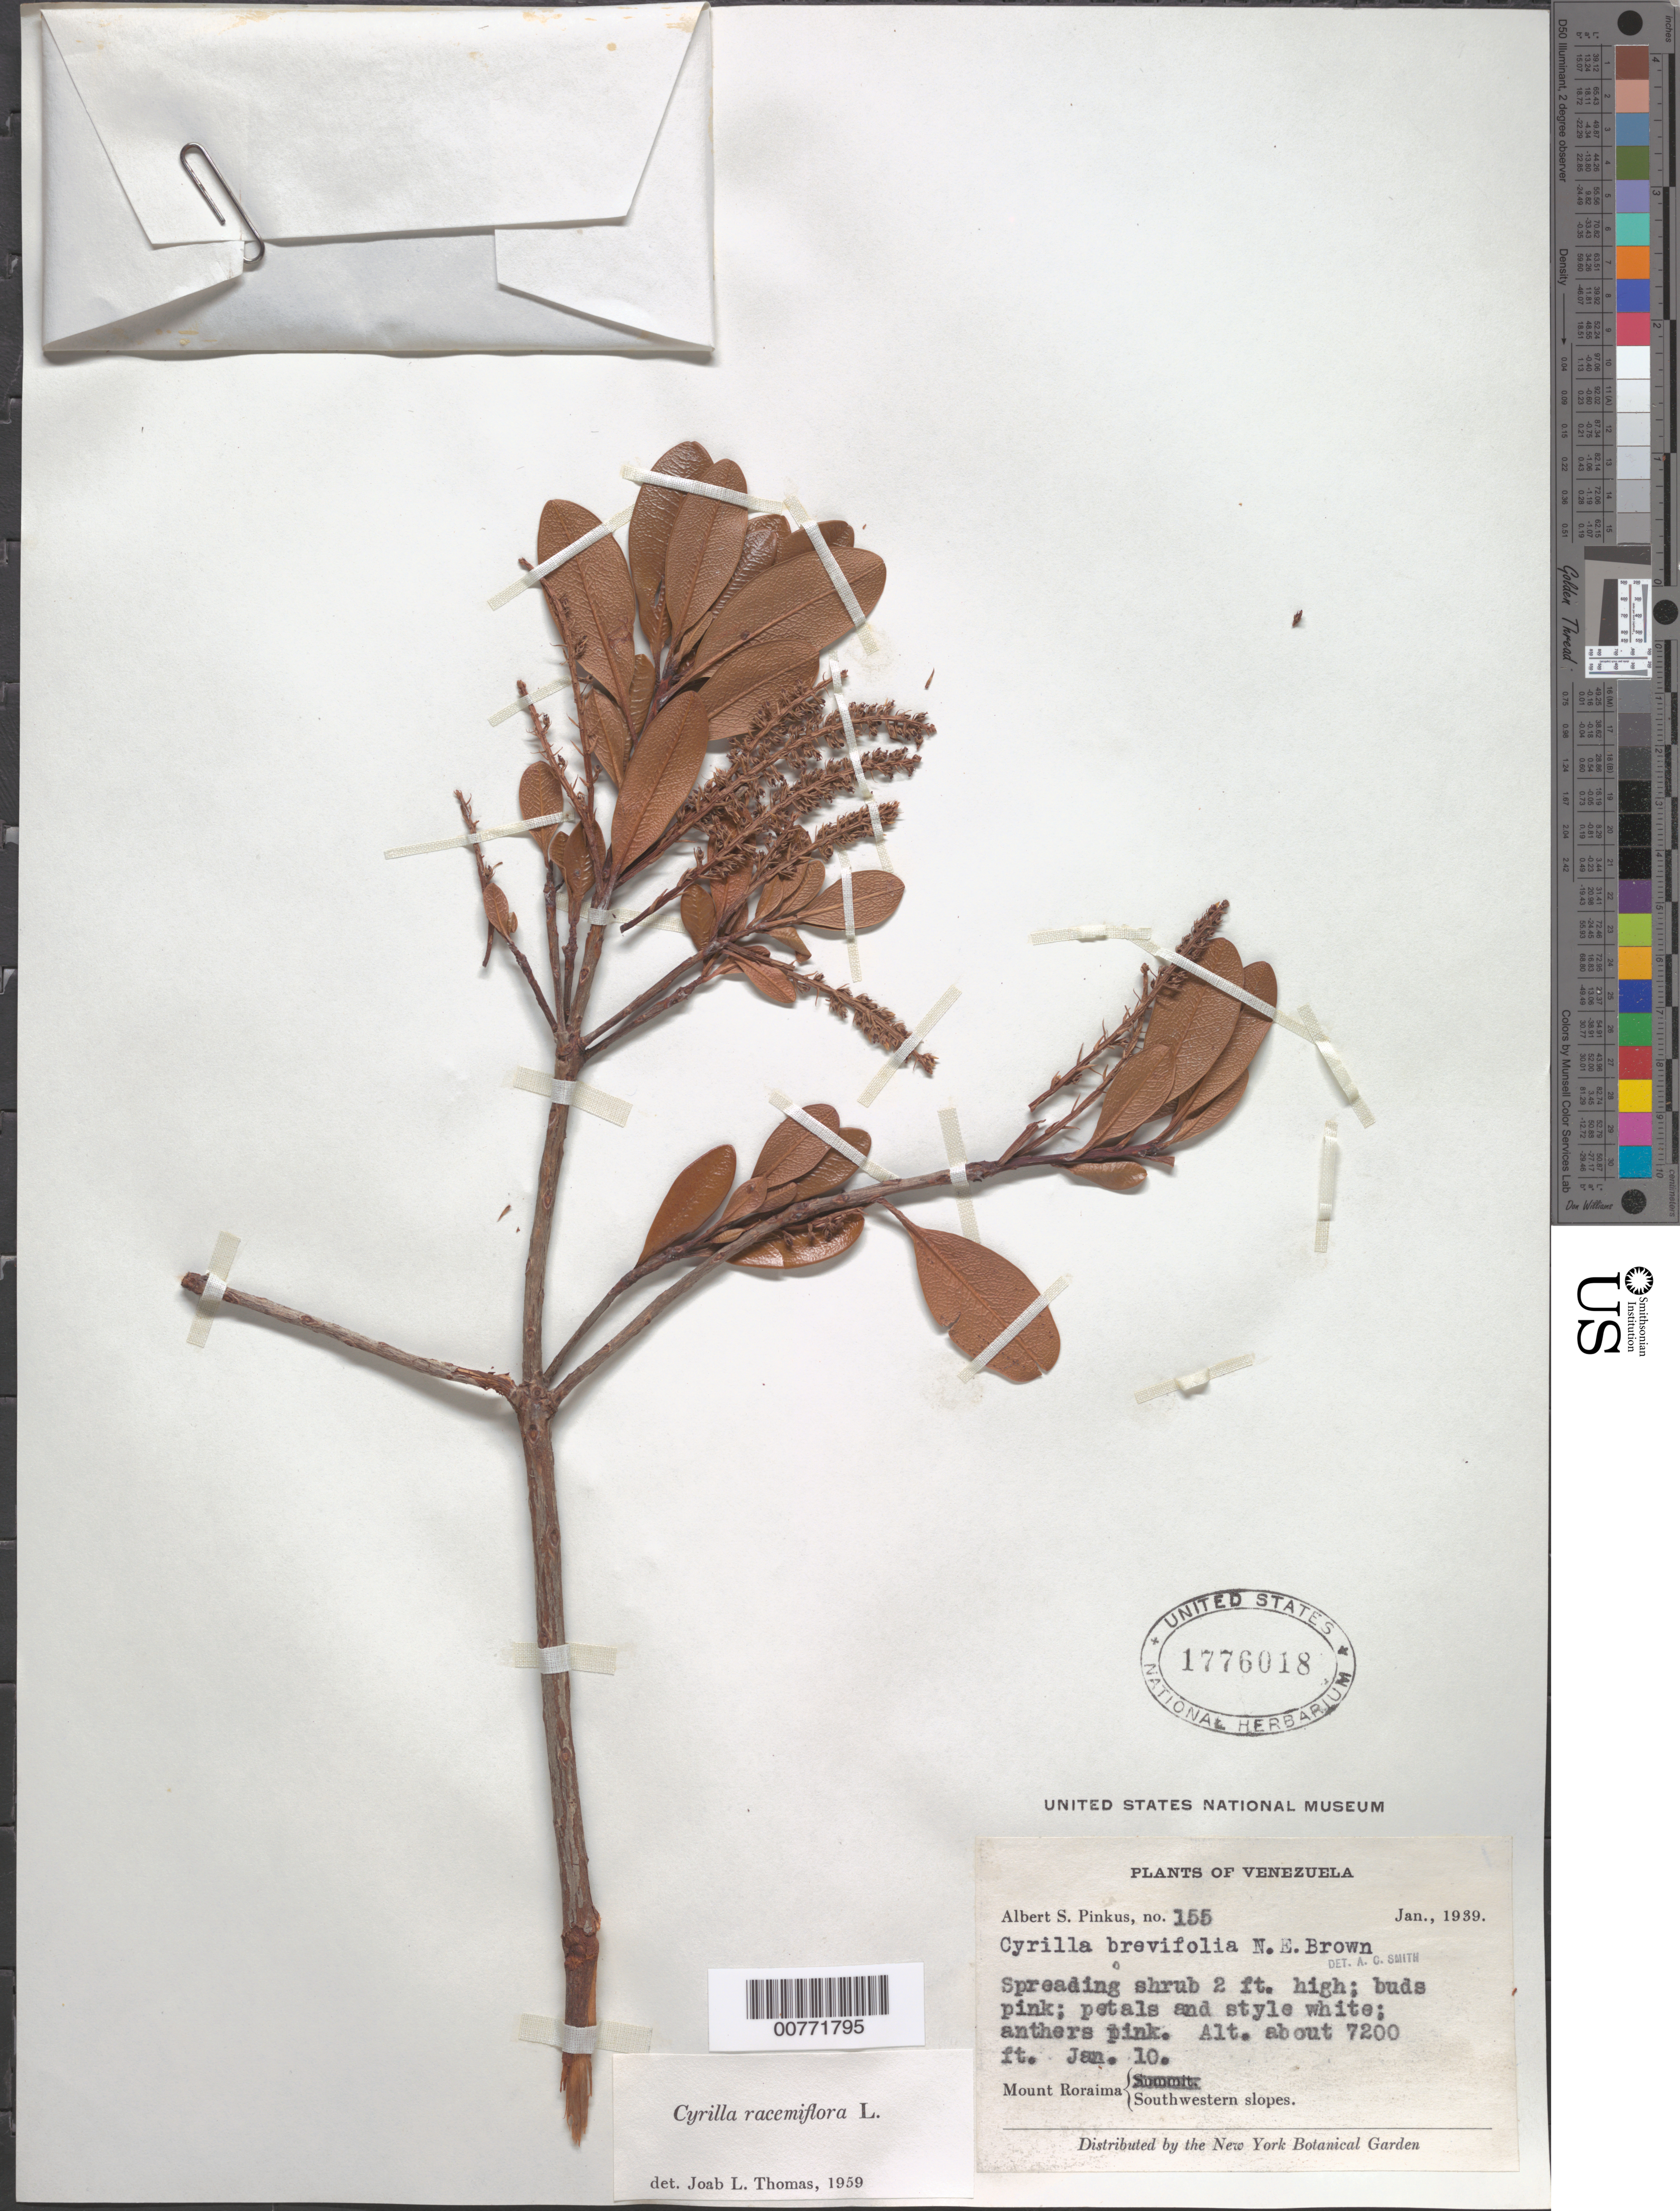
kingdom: Plantae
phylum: Tracheophyta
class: Magnoliopsida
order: Ericales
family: Cyrillaceae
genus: Cyrilla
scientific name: Cyrilla racemiflora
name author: L.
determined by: Thomas, J. L.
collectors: A. Pinkus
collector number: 155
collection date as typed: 10-Jan-39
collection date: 1939-01-10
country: Venezuela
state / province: Bolívar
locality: Mt. Roraima, SW slopes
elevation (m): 2195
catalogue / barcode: US 1776018